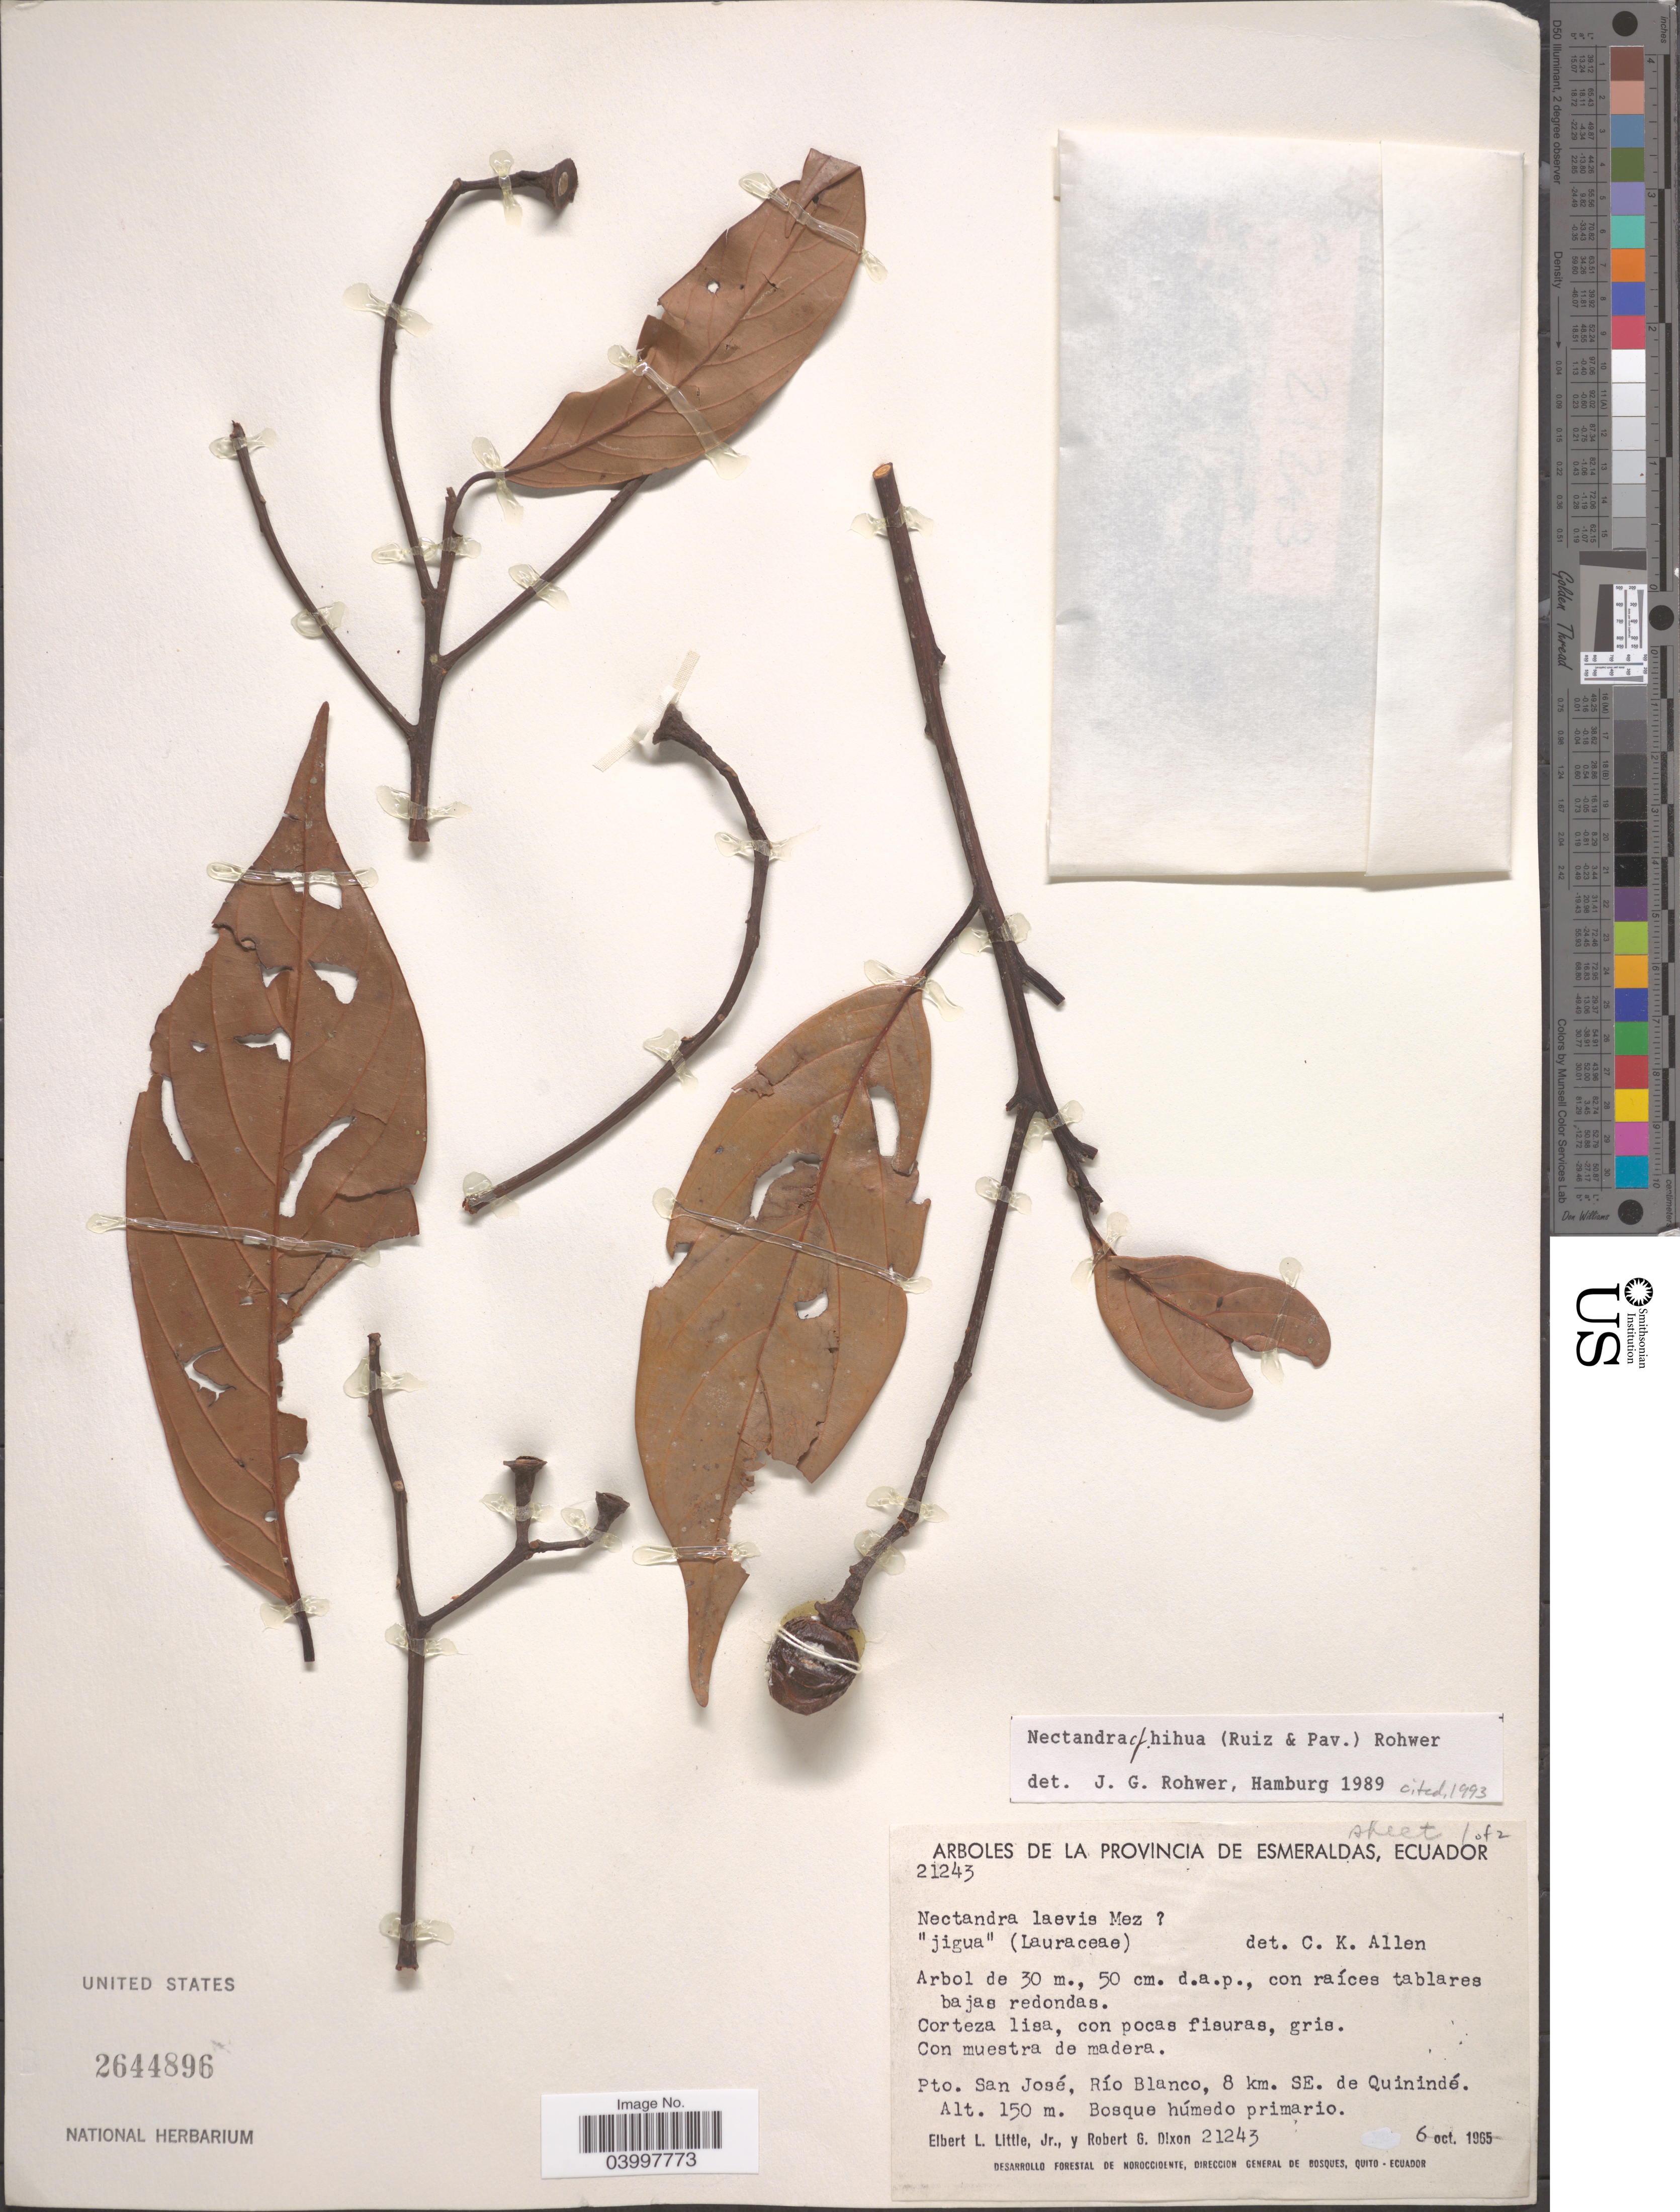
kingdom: Plantae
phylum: Tracheophyta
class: Magnoliopsida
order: Laurales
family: Lauraceae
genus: Nectandra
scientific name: Nectandra hihua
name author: (Ruiz & Pav.) Rohwer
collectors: E. L. Little & R. G. Dixon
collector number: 21243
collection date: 1965-10-06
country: Ecuador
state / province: Esmeraldas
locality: Pto. San José, Río Blanco, 8 km. SE. de Quinindé.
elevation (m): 150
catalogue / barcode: US 2644896